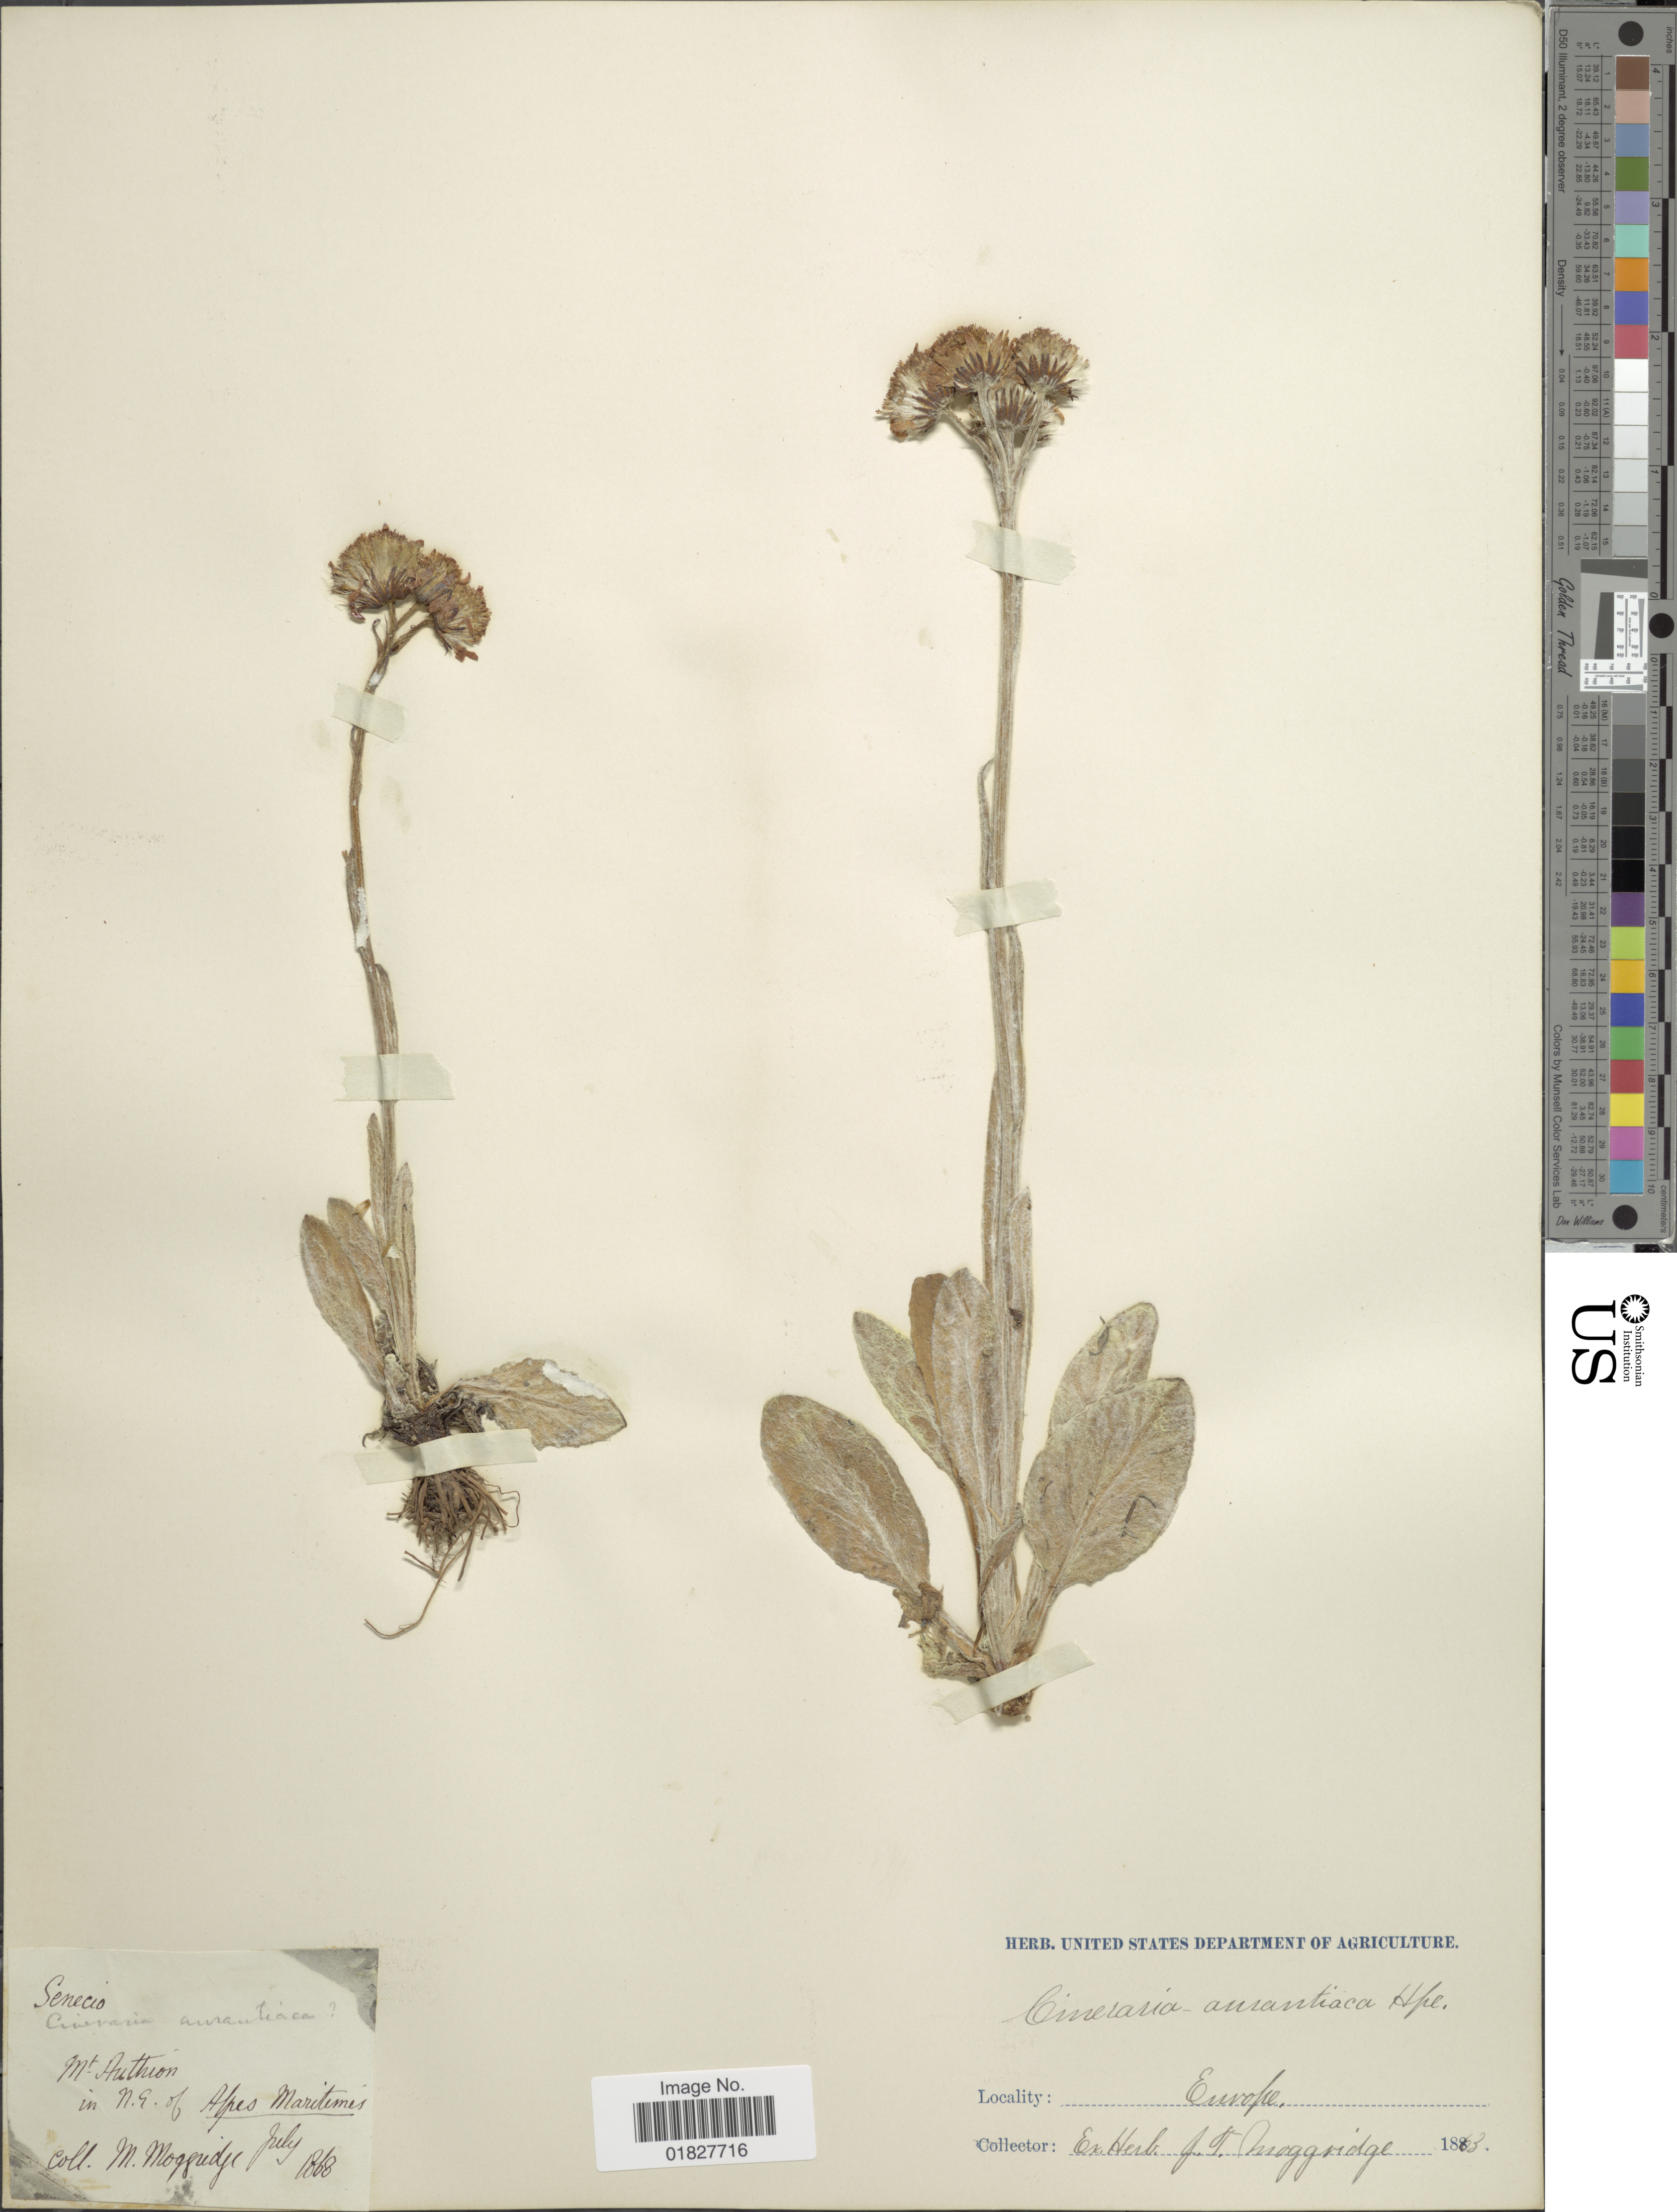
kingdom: Plantae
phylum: Tracheophyta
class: Magnoliopsida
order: Asterales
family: Asteraceae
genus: Cineraria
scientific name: Cineraria aurantiaca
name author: Hoppe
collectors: M. Moggridge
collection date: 1868-07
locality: Europe, Mt. Authion, in N. E. of Alpes Maritimis